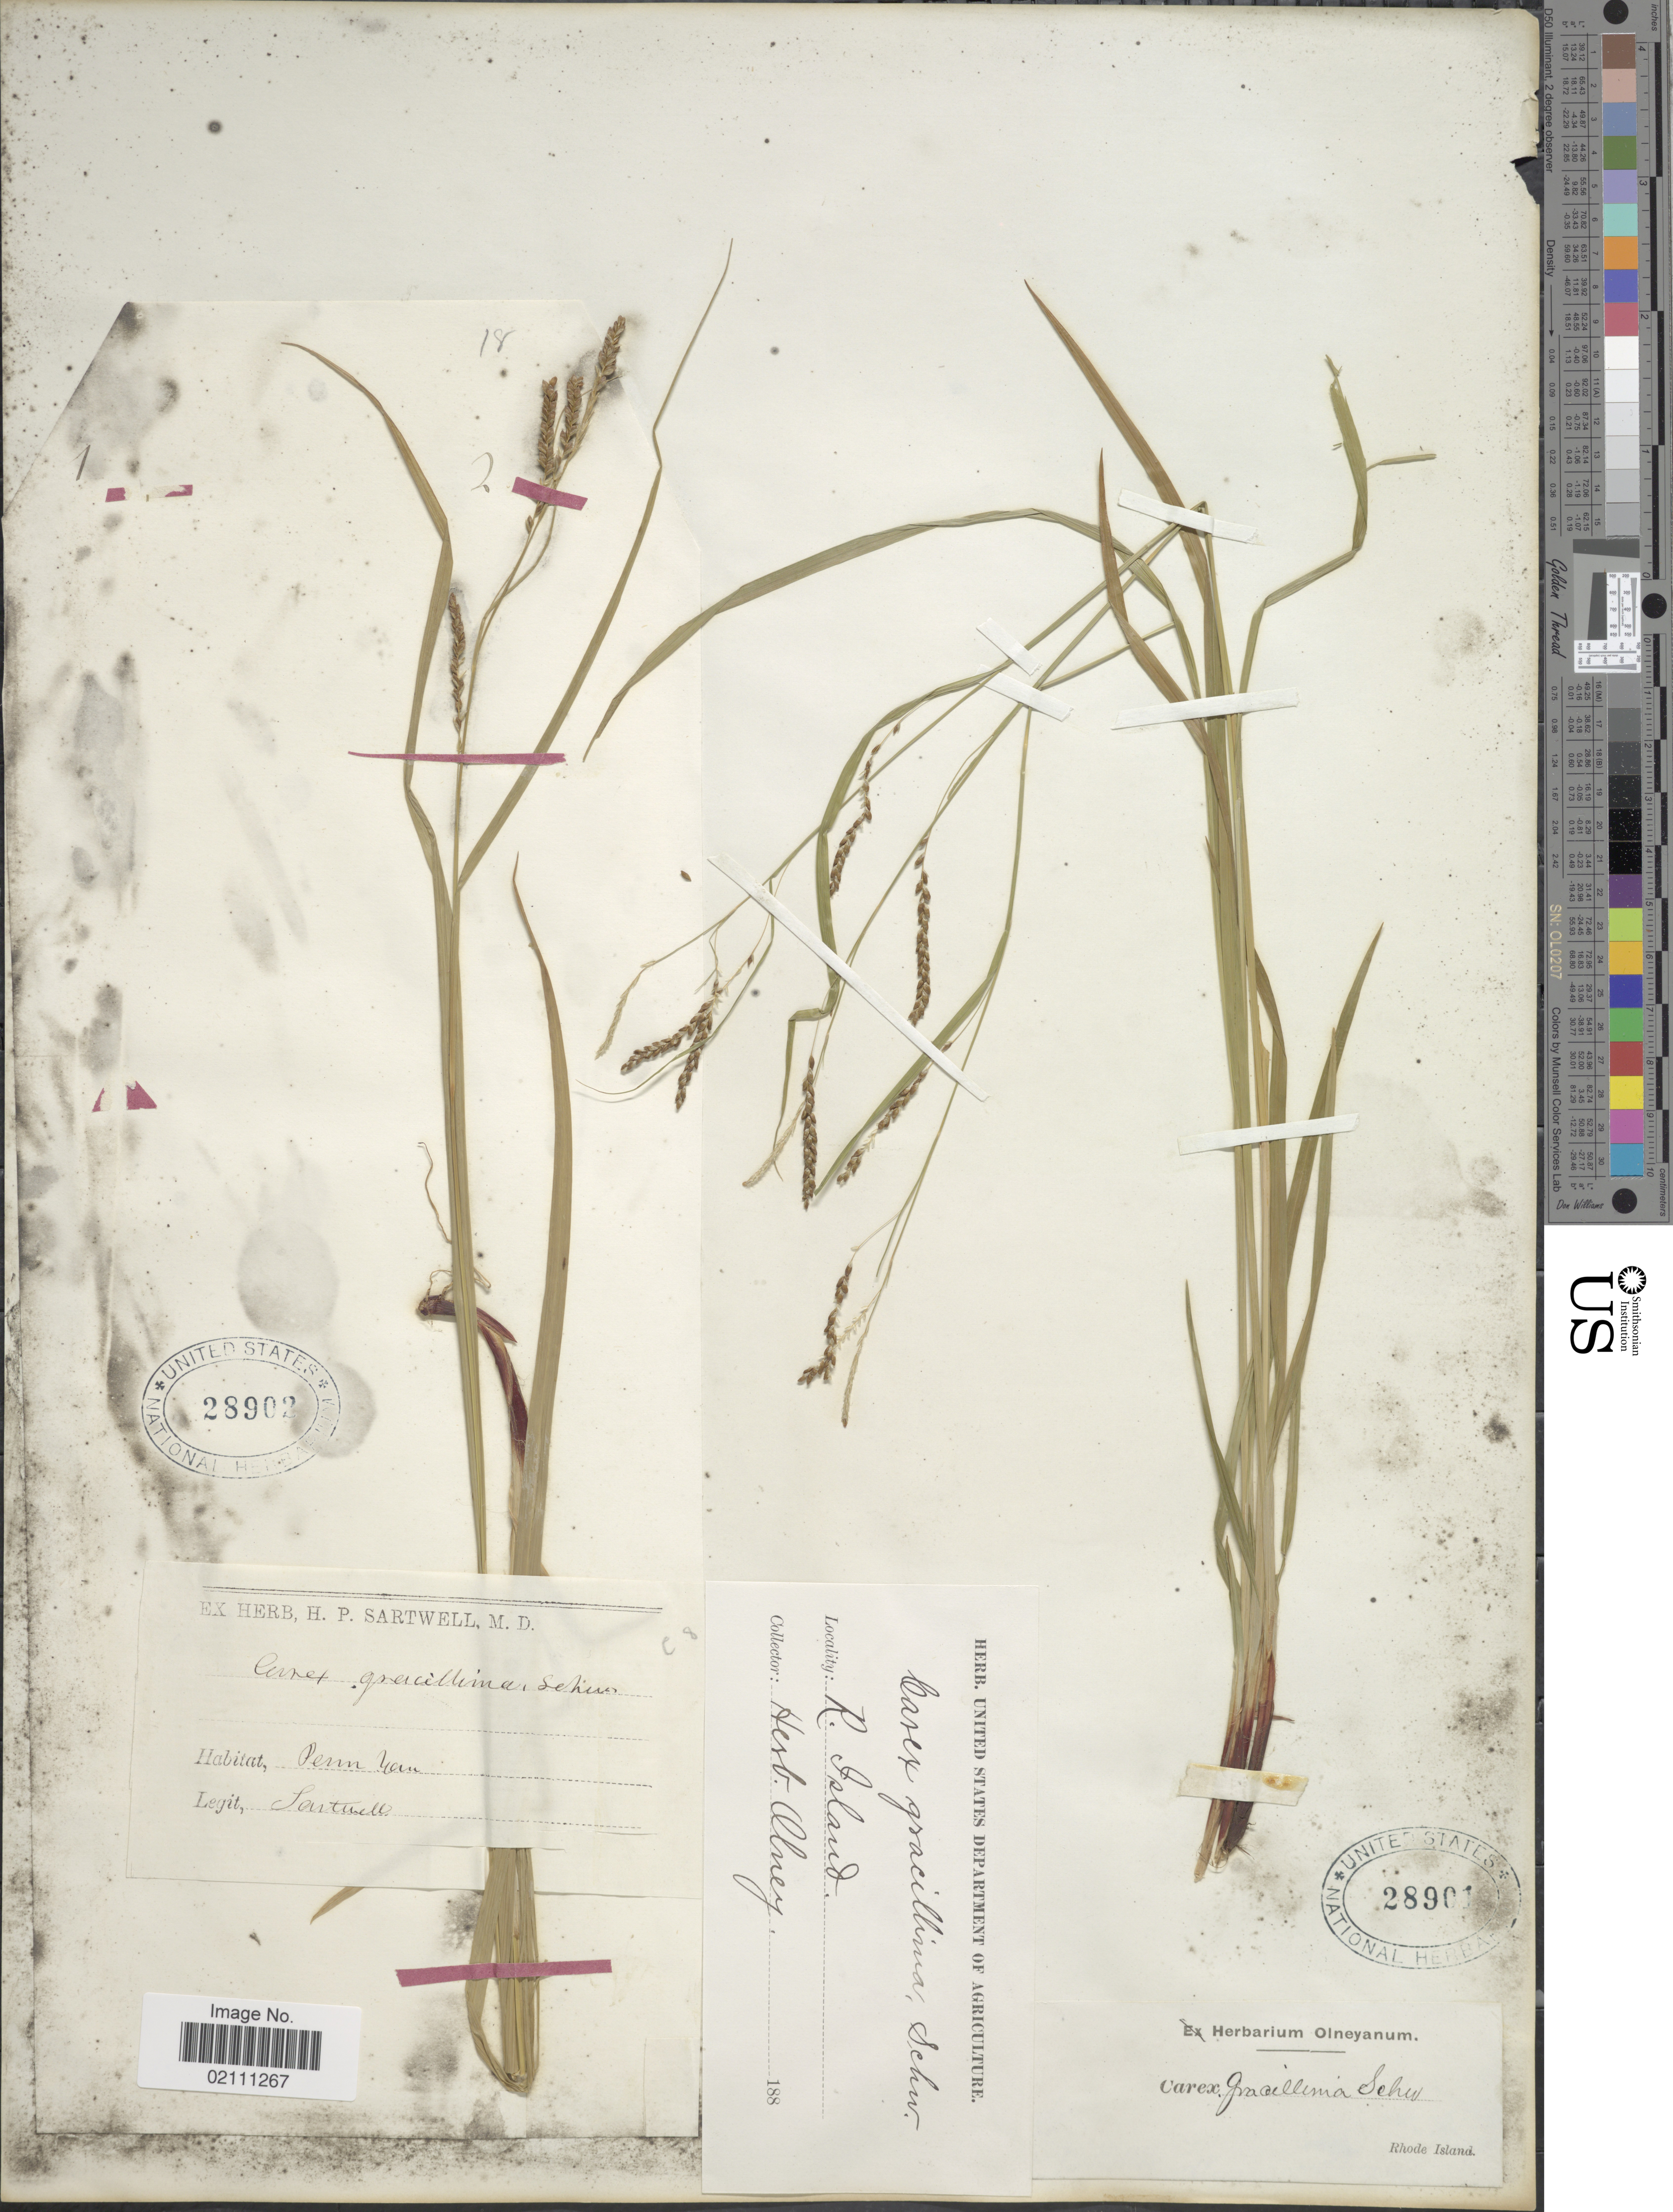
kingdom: Plantae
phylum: Tracheophyta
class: Liliopsida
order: Poales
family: Cyperaceae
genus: Carex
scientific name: Carex gracillima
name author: Schwein.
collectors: H. P. Sartwell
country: United States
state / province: New York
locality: Penn Yan.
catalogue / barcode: US 28902-2